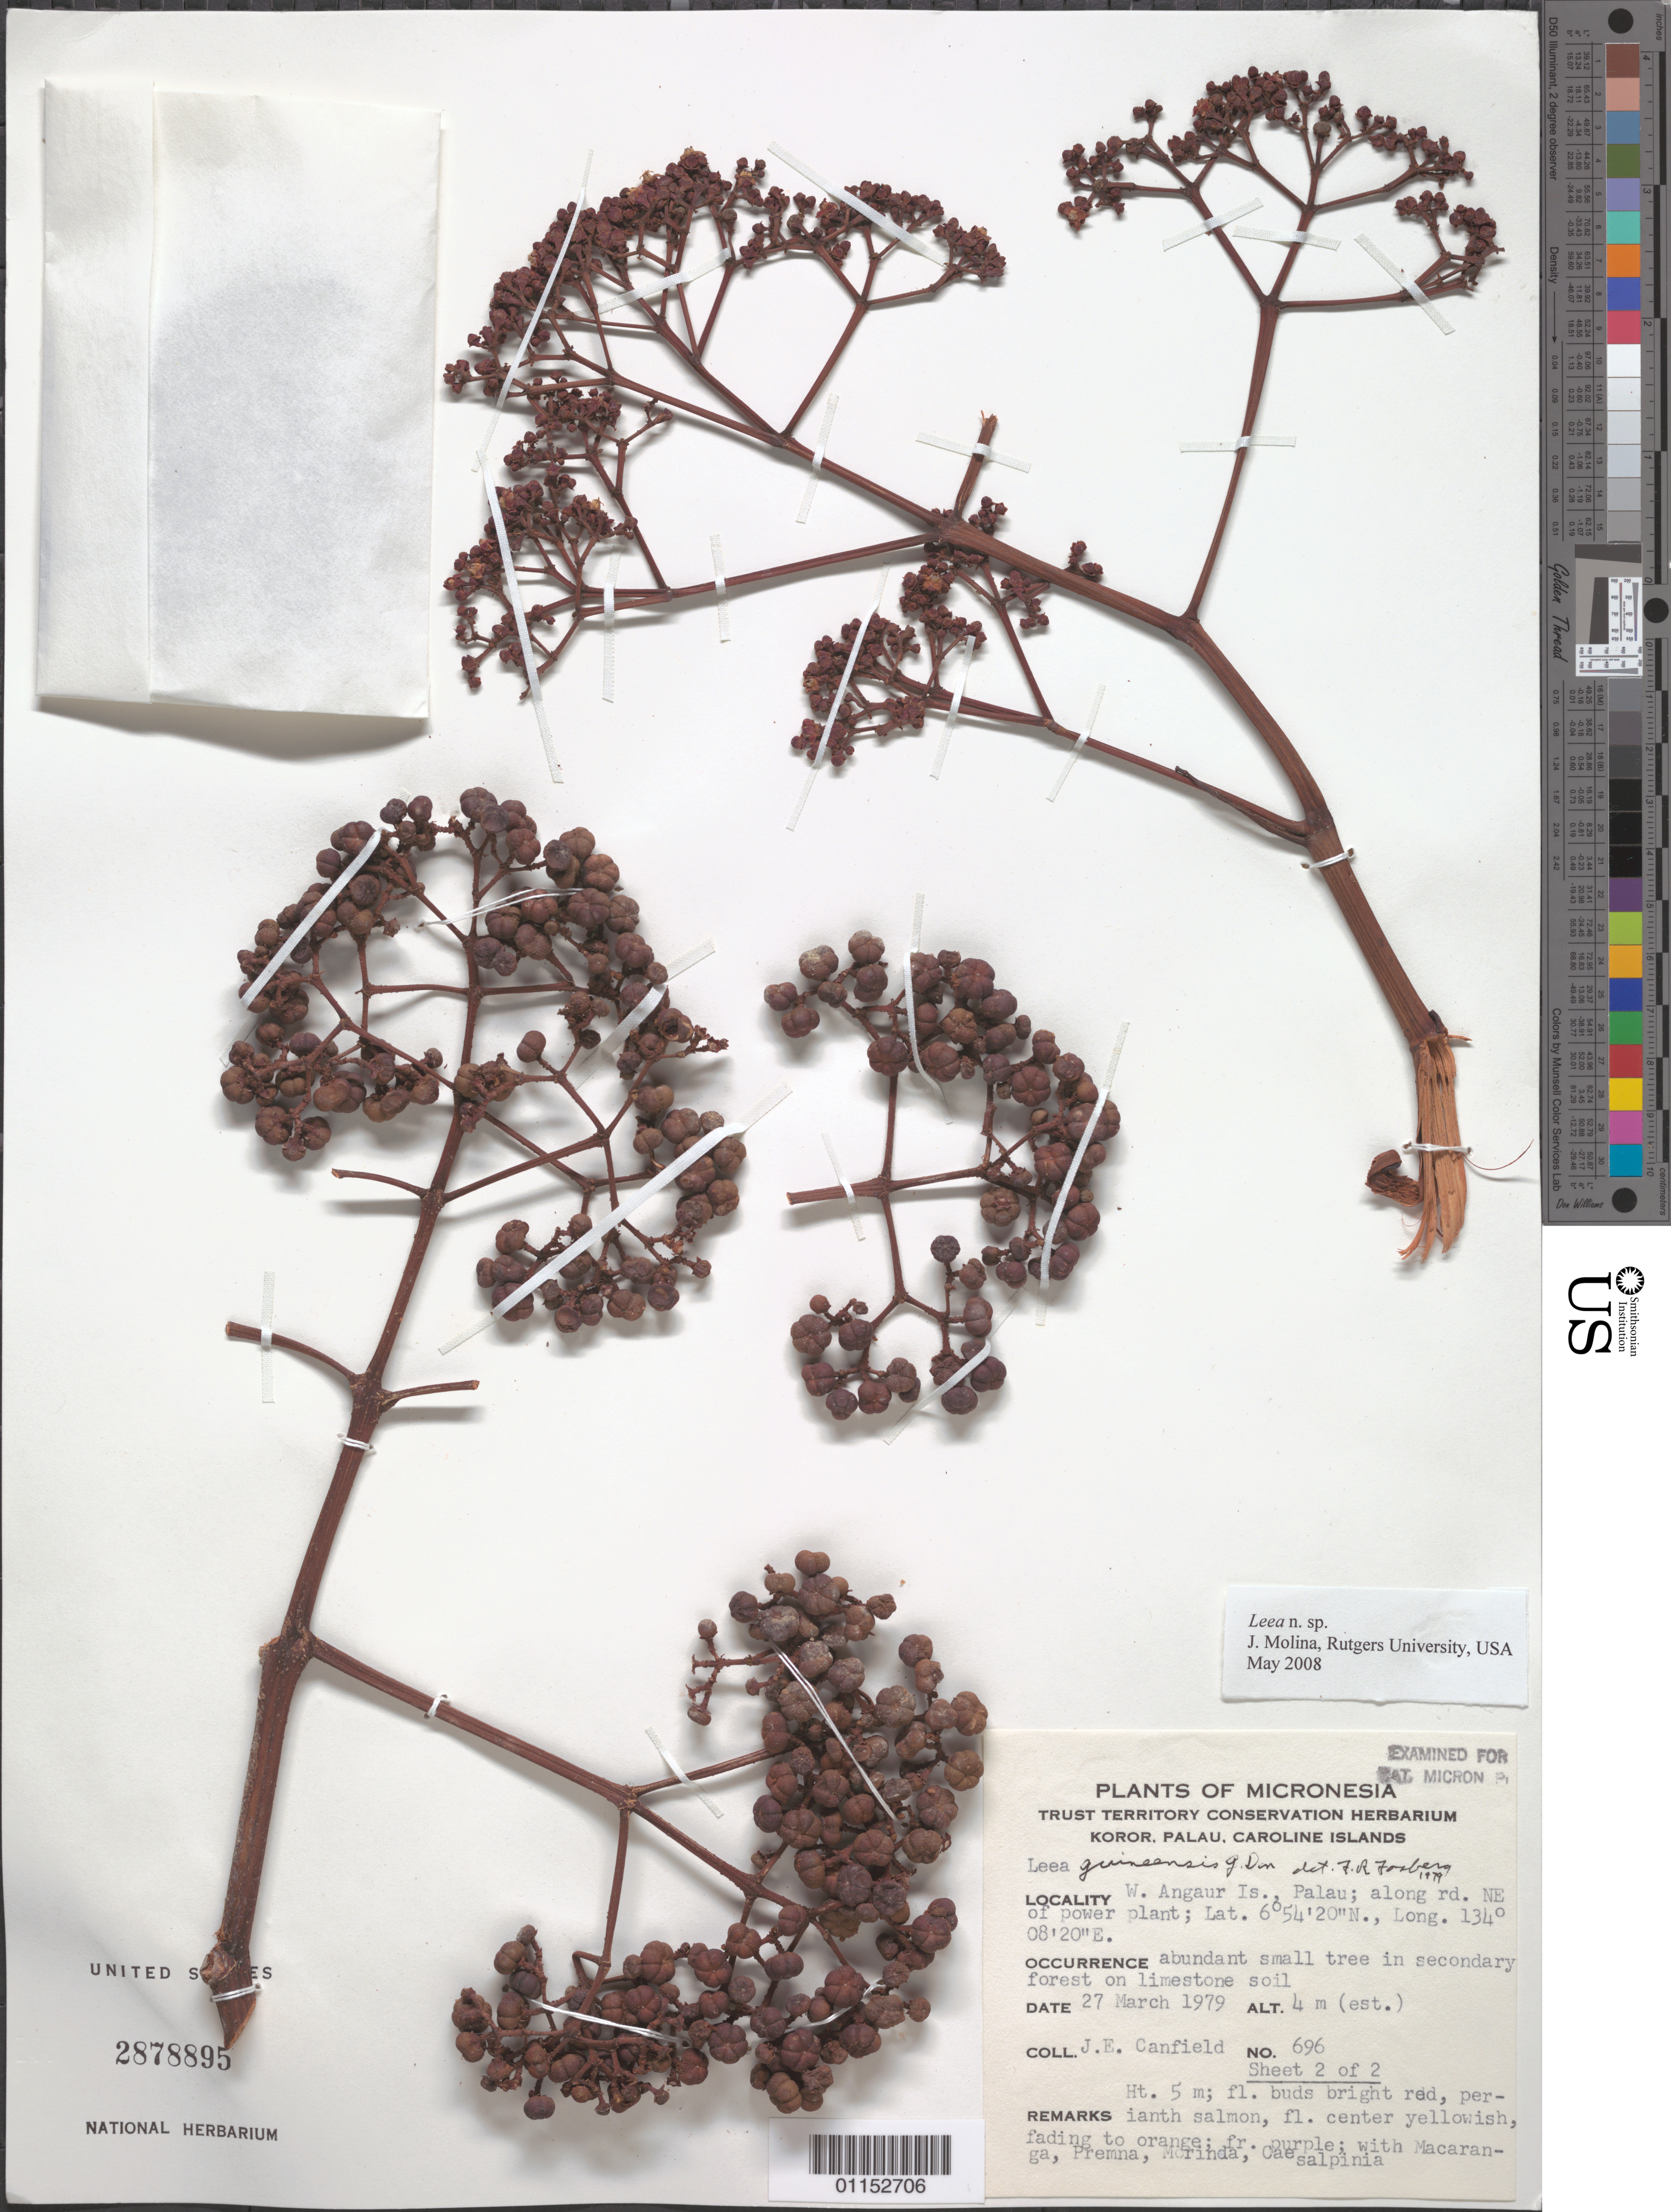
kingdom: Plantae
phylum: Tracheophyta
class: Magnoliopsida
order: Vitales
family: Vitaceae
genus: Leea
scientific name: Leea sp.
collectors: J. E. Canfield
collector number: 696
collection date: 1979-03-27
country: Palau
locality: W Angaur Is. Along Rd NE of power plant.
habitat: Abundant small tree in secondary forest on limestone soil.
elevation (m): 4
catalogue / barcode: US 2878895